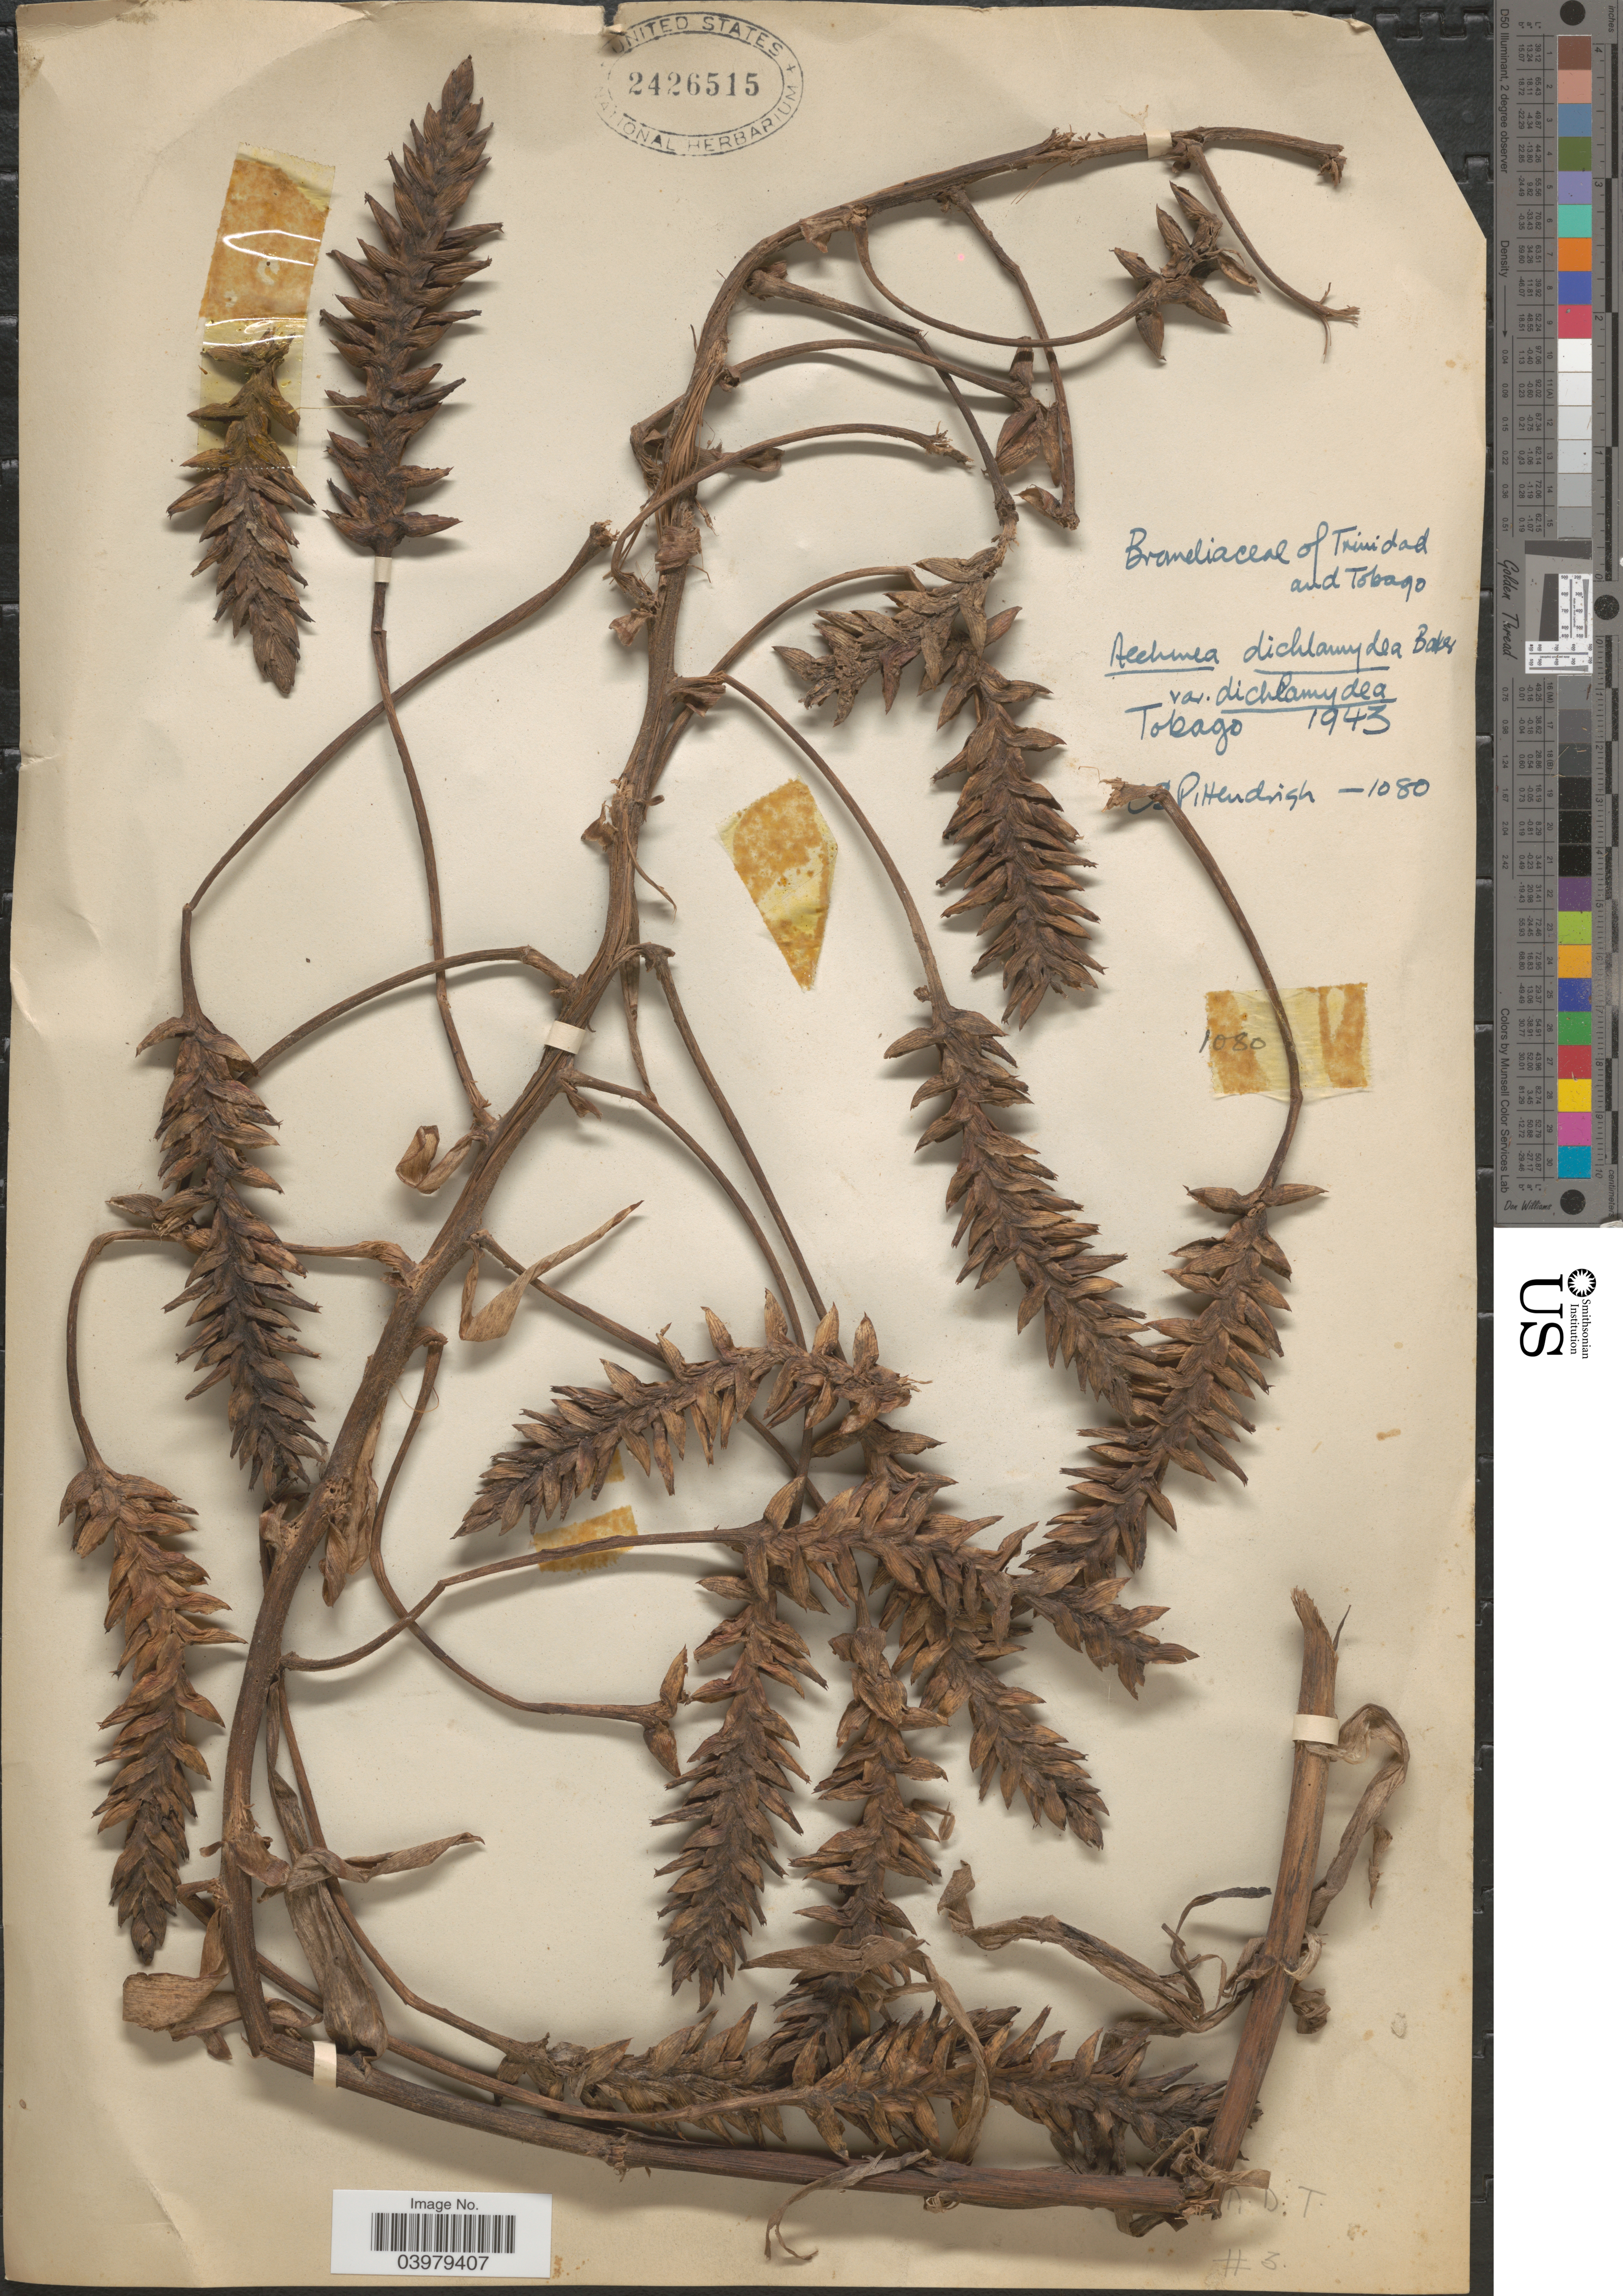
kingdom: Plantae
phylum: Tracheophyta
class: Liliopsida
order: Poales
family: Bromeliaceae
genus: Aechmea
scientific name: Aechmea dichlamydea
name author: Baker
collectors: C. Pittendrigh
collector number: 1080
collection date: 1943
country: Trinidad and Tobago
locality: Tobago.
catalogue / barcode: US 2426515